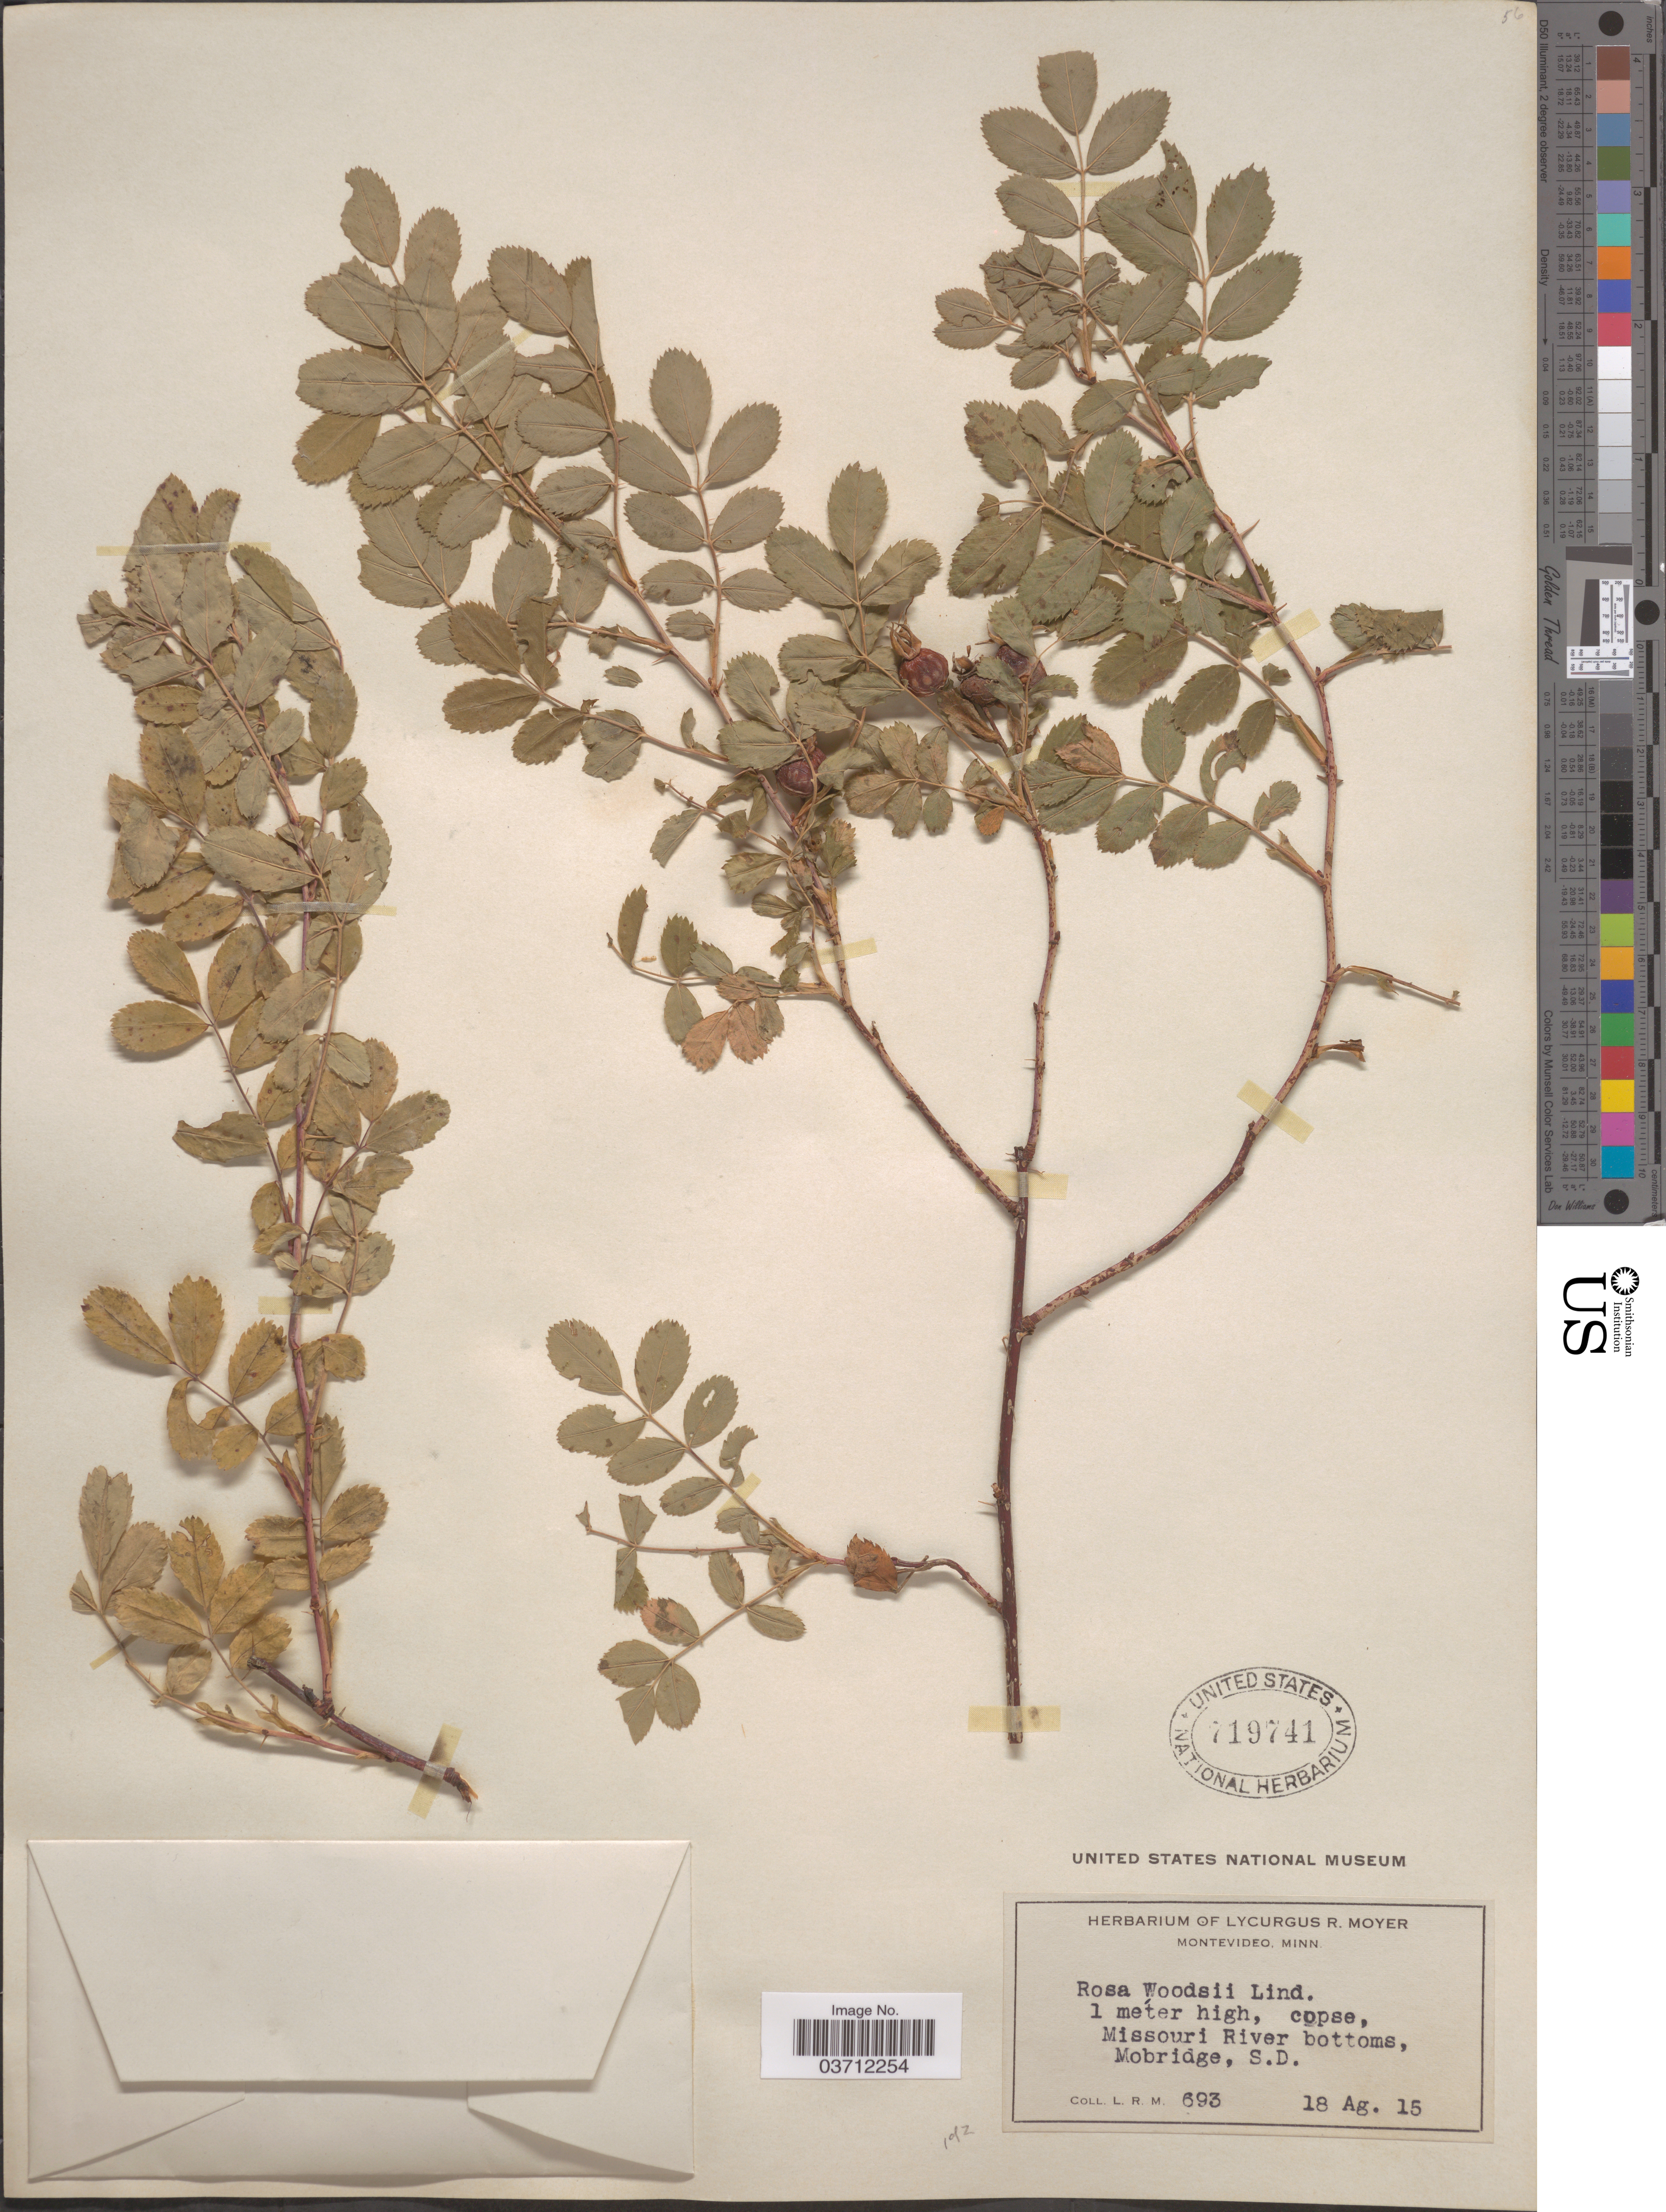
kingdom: Plantae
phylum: Tracheophyta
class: Magnoliopsida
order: Rosales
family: Rosaceae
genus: Rosa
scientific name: Rosa woodsii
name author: Lindl.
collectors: L. Moyer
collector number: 693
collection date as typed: Transcribed d/m/y: 18/8/15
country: United States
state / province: South Dakota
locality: Missouri River bottoms, Mobridge.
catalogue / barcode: US 719741